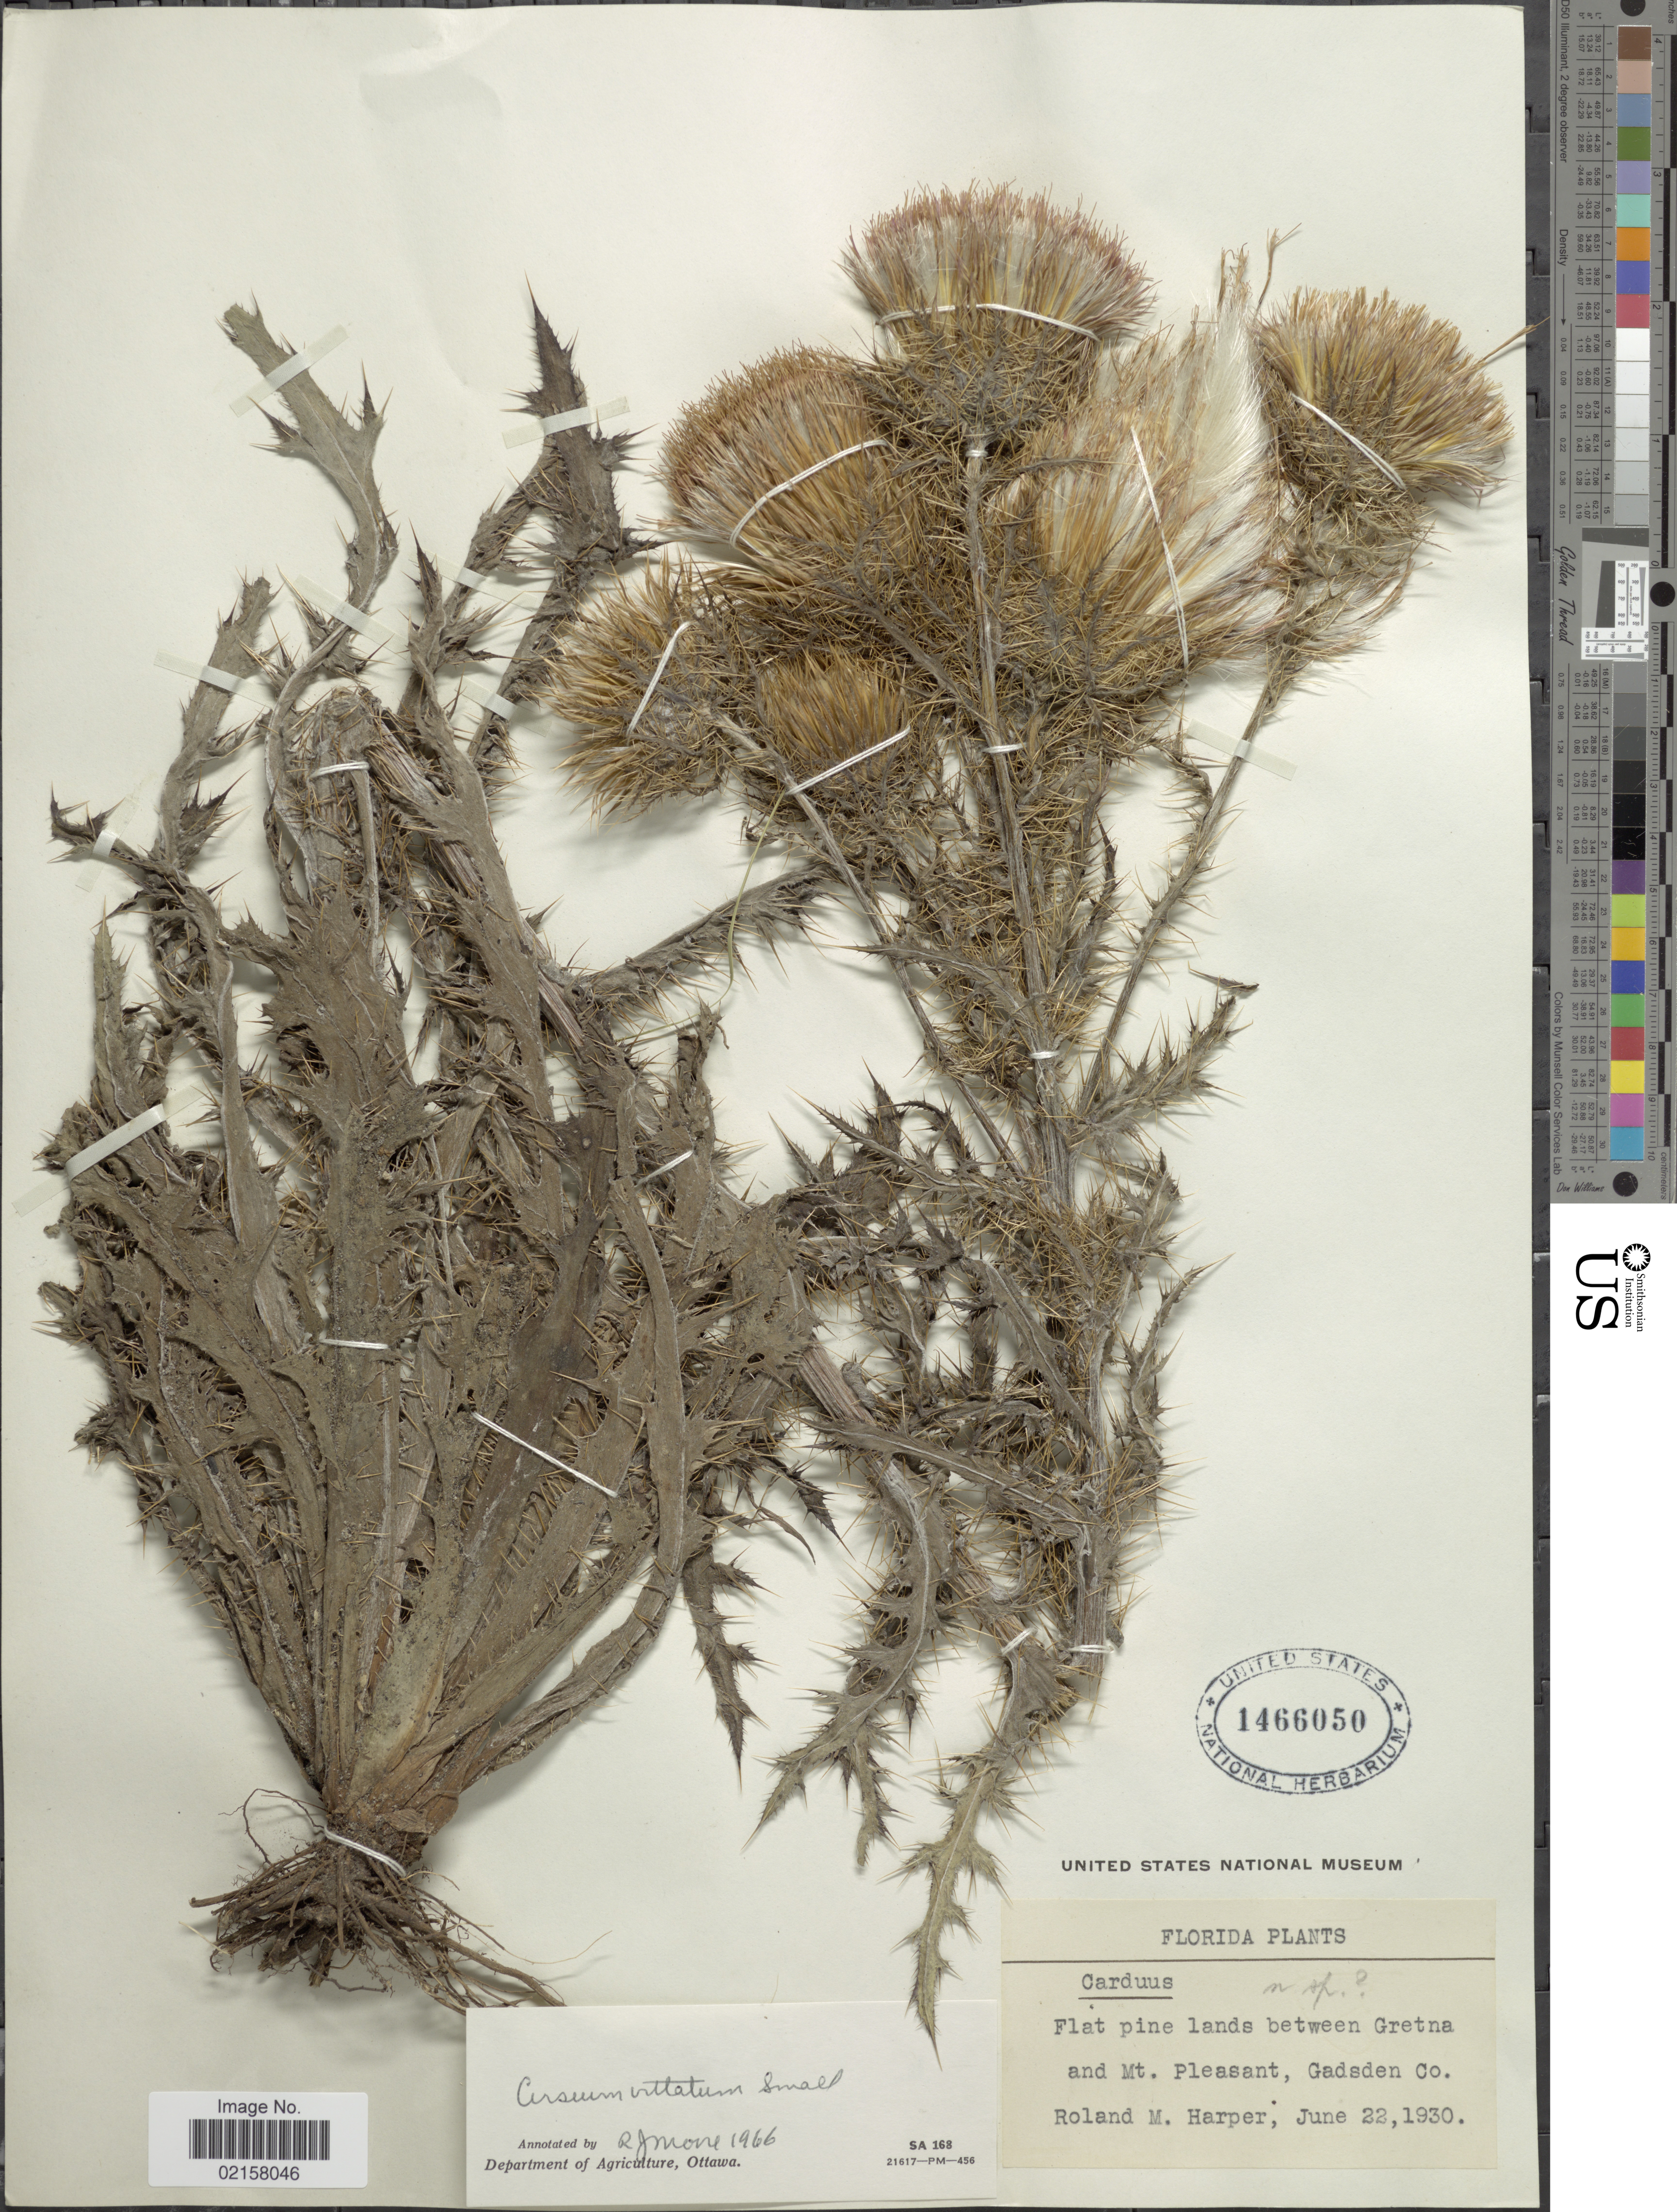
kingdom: Plantae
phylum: Tracheophyta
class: Magnoliopsida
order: Asterales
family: Asteraceae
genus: Cirsium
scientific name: Cirsium horridulum var. vittatum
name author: (Small) R.W. Long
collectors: R. M. Harper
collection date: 1930-06-22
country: United States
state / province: Florida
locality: Flat pine lands between Gretna and Mt. Pleasant, Gadsden Co.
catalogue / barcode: US 1466050